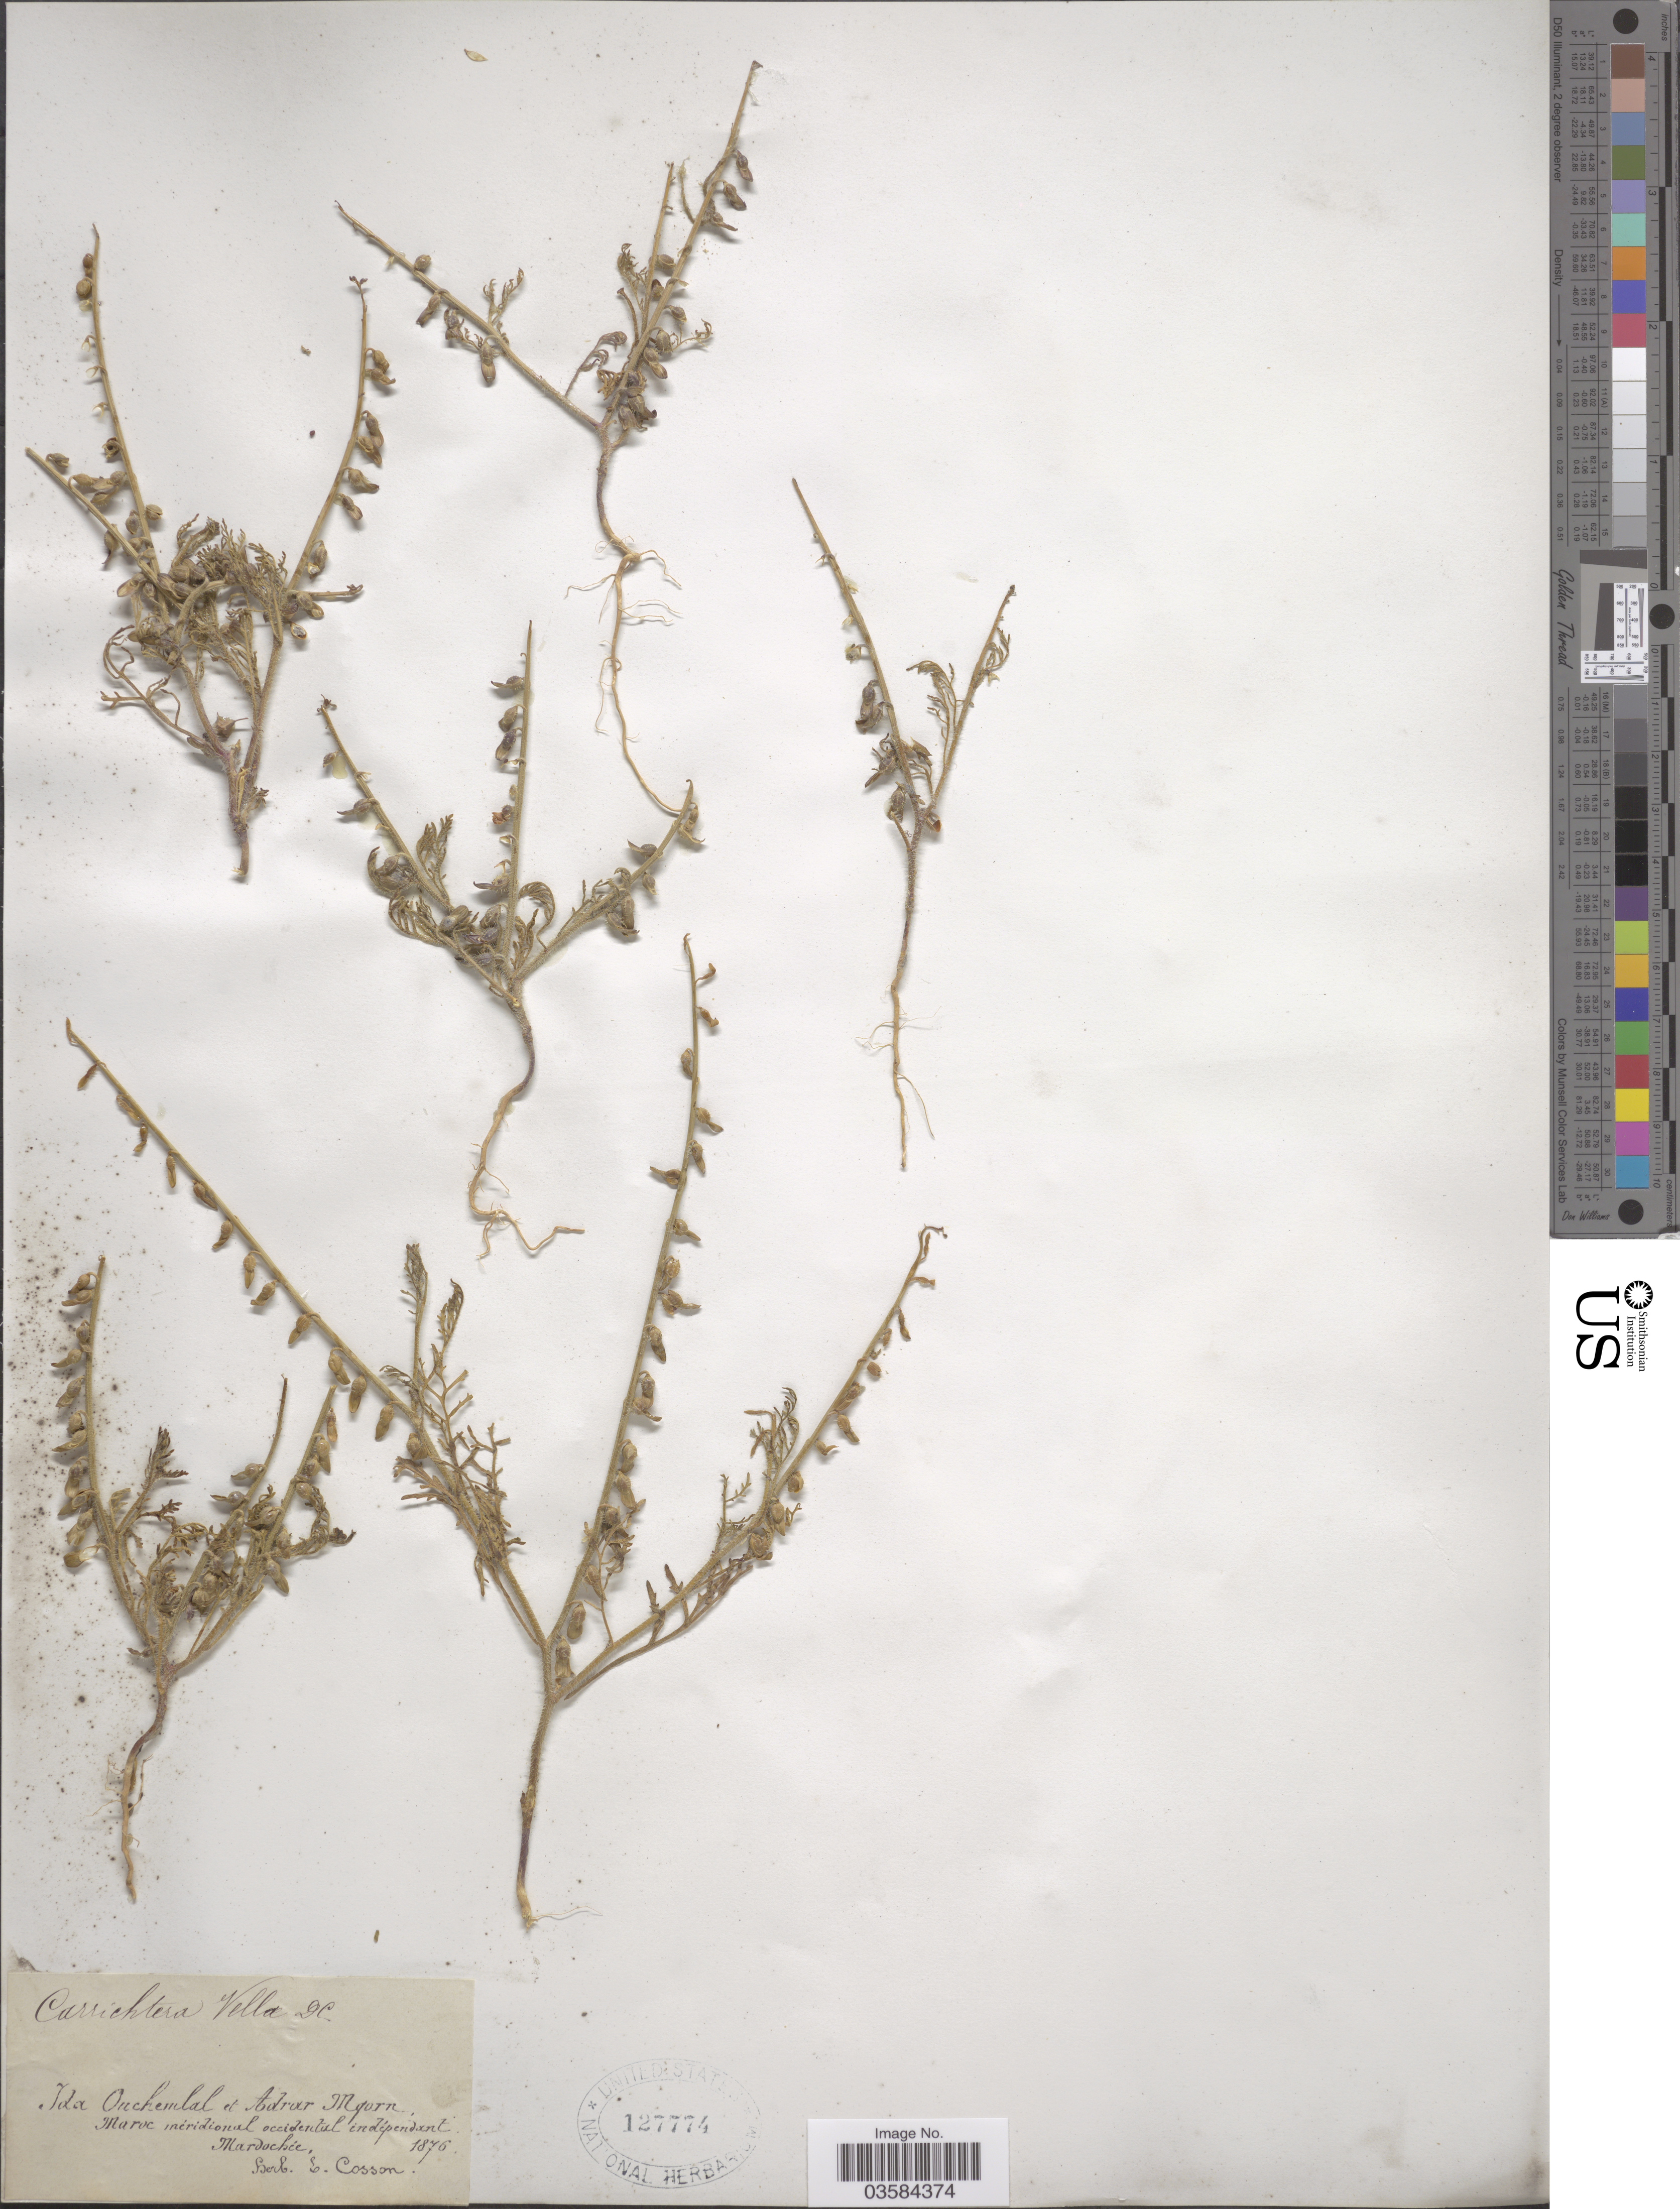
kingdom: Plantae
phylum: Tracheophyta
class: Magnoliopsida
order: Brassicales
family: Brassicaceae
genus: Carrichtera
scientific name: Carrichtera vellae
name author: DC.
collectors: ex herb. Cosson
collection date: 1876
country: Morocco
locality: Ida Ouchemlal et Adrar Mgorn, Maroc meridional occidental indépendant. Mardochée.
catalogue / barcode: US 127774